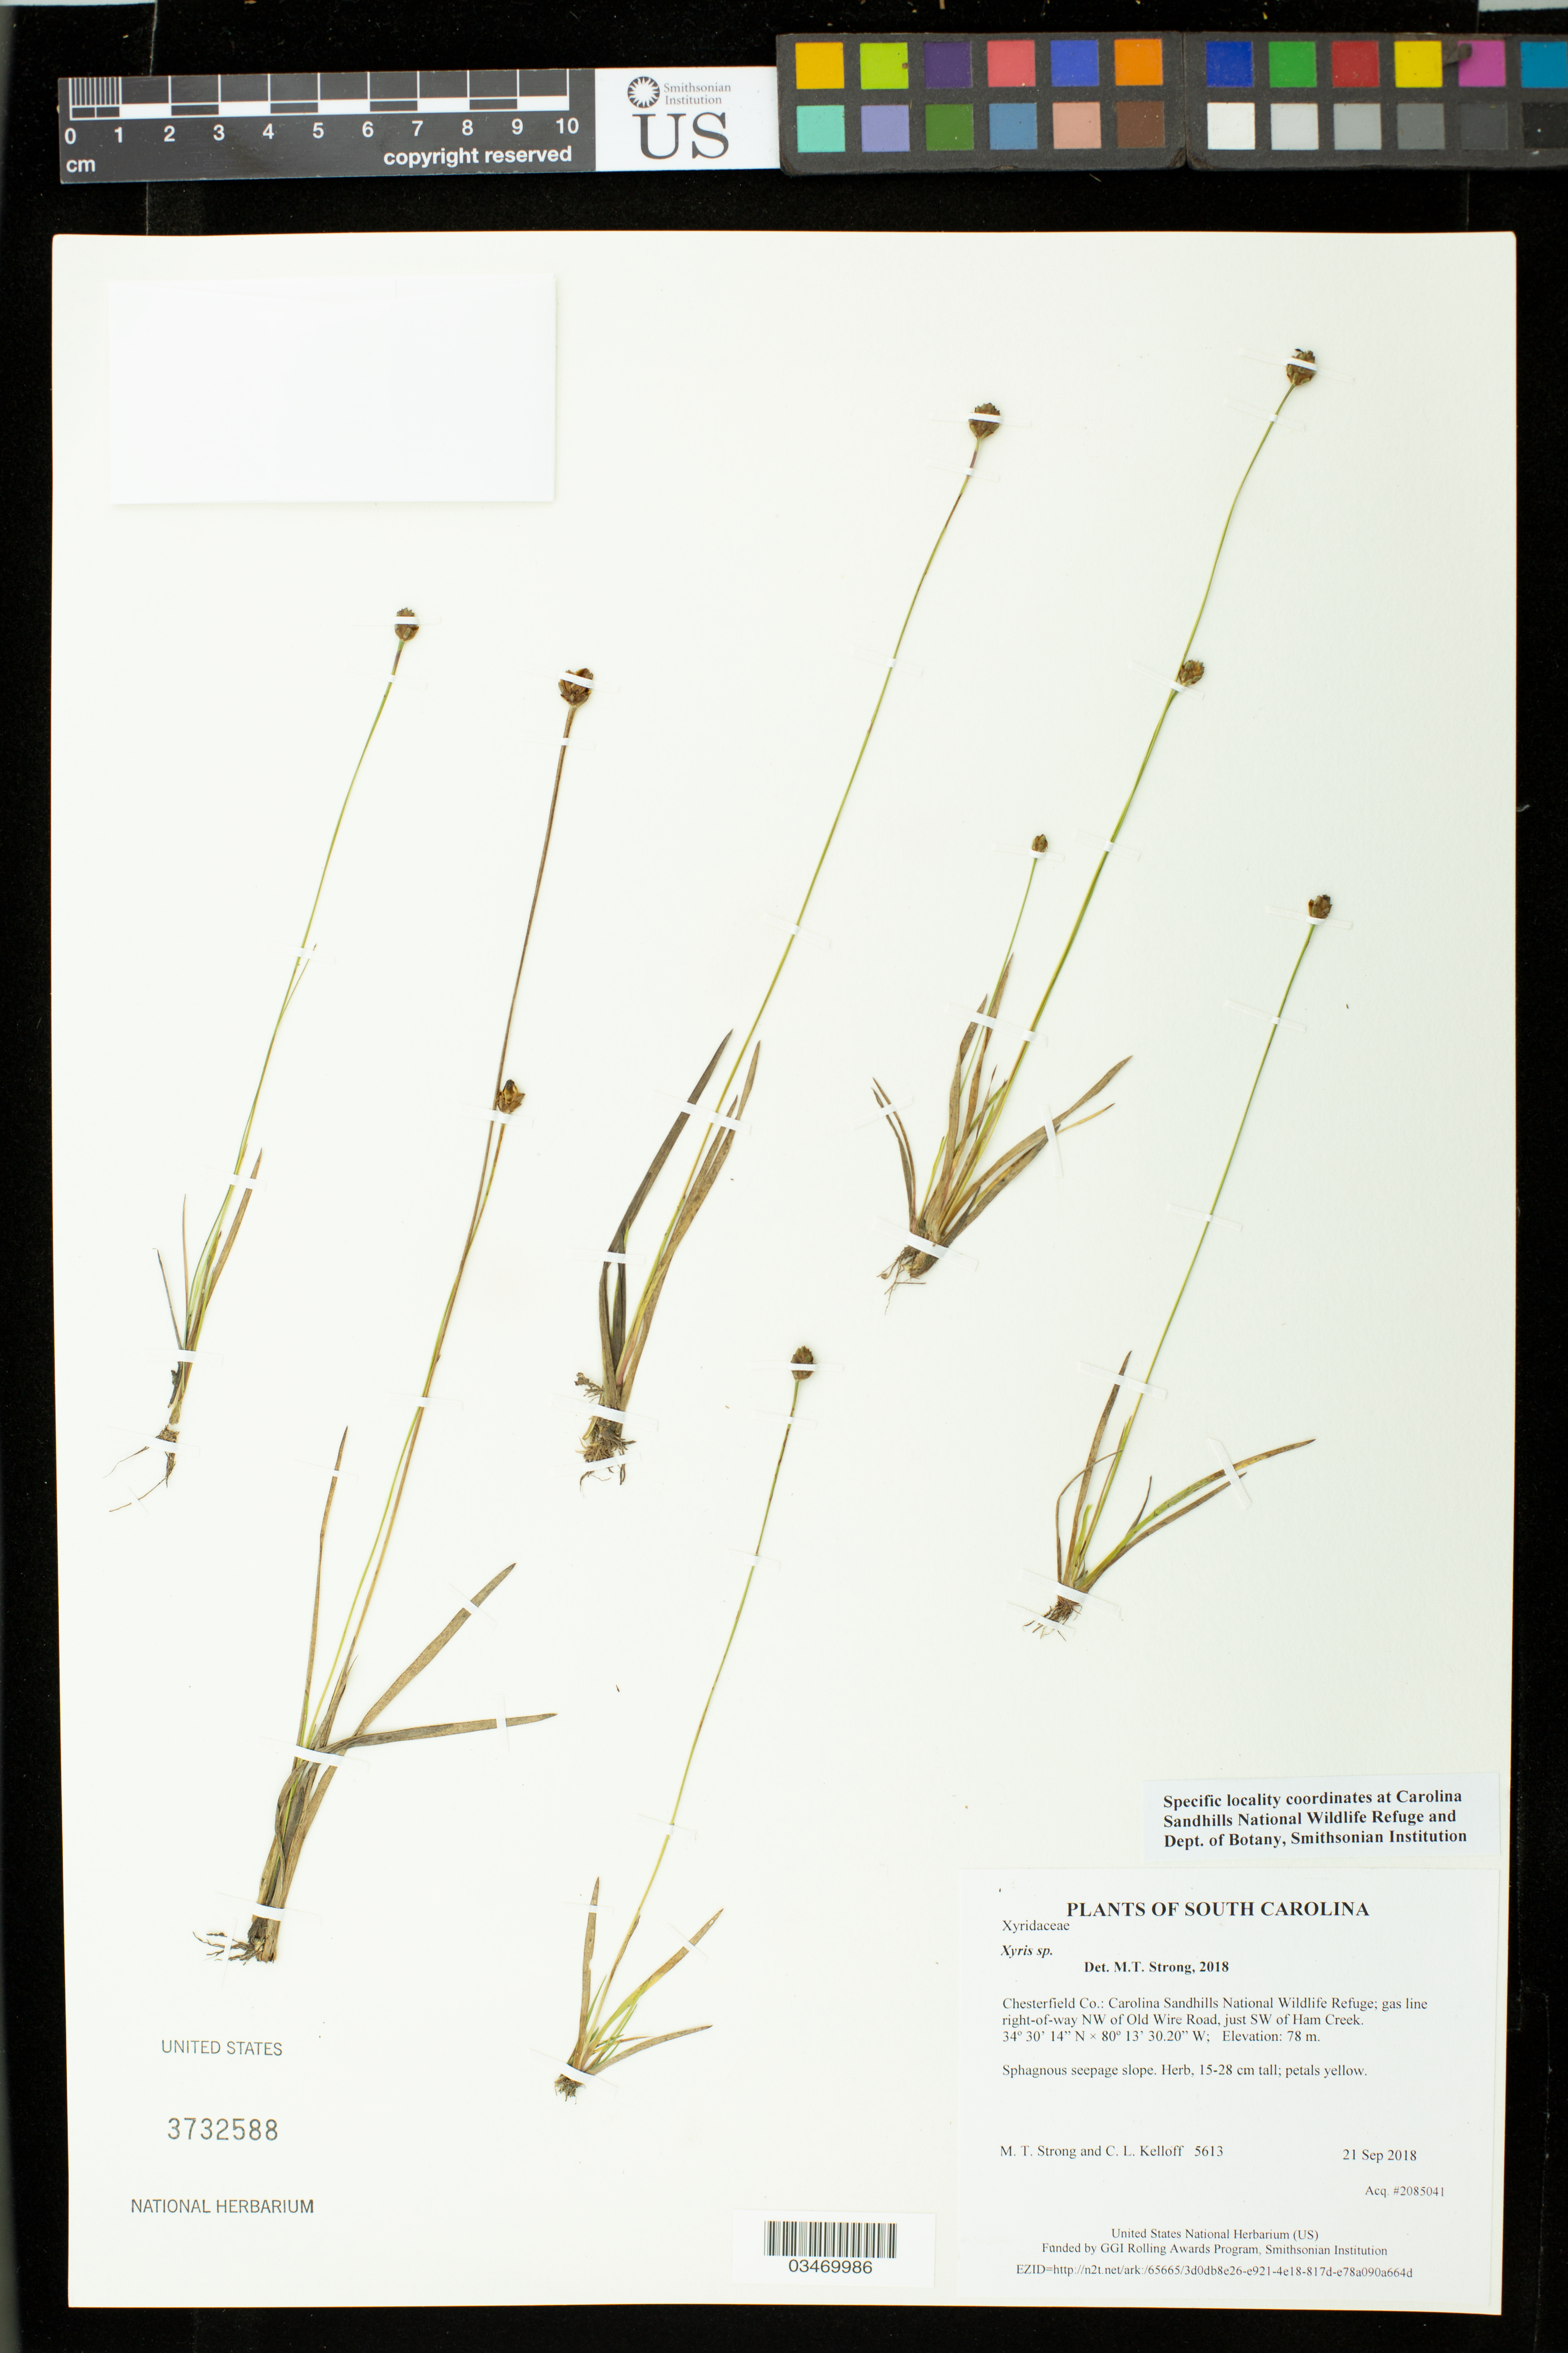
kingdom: Plantae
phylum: Tracheophyta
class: Liliopsida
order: Poales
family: Xyridaceae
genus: Xyris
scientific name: Xyris sp.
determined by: Strong, M. T., (US), Smithsonian Institution - National Museum of Natural History (UNITED STATES)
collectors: M. T. Strong & C. L. Kelloff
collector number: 5613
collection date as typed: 21 Sep 2018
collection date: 2018-09-21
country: United States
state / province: South Carolina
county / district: Chesterfield Co.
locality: Carolina Sandhills National Wildlife Refuge; gas line right-of-way NW of Old Wire Road, just SW of Ham Creek.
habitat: Sphagnous seepage slope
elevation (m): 78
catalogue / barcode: US 3732588